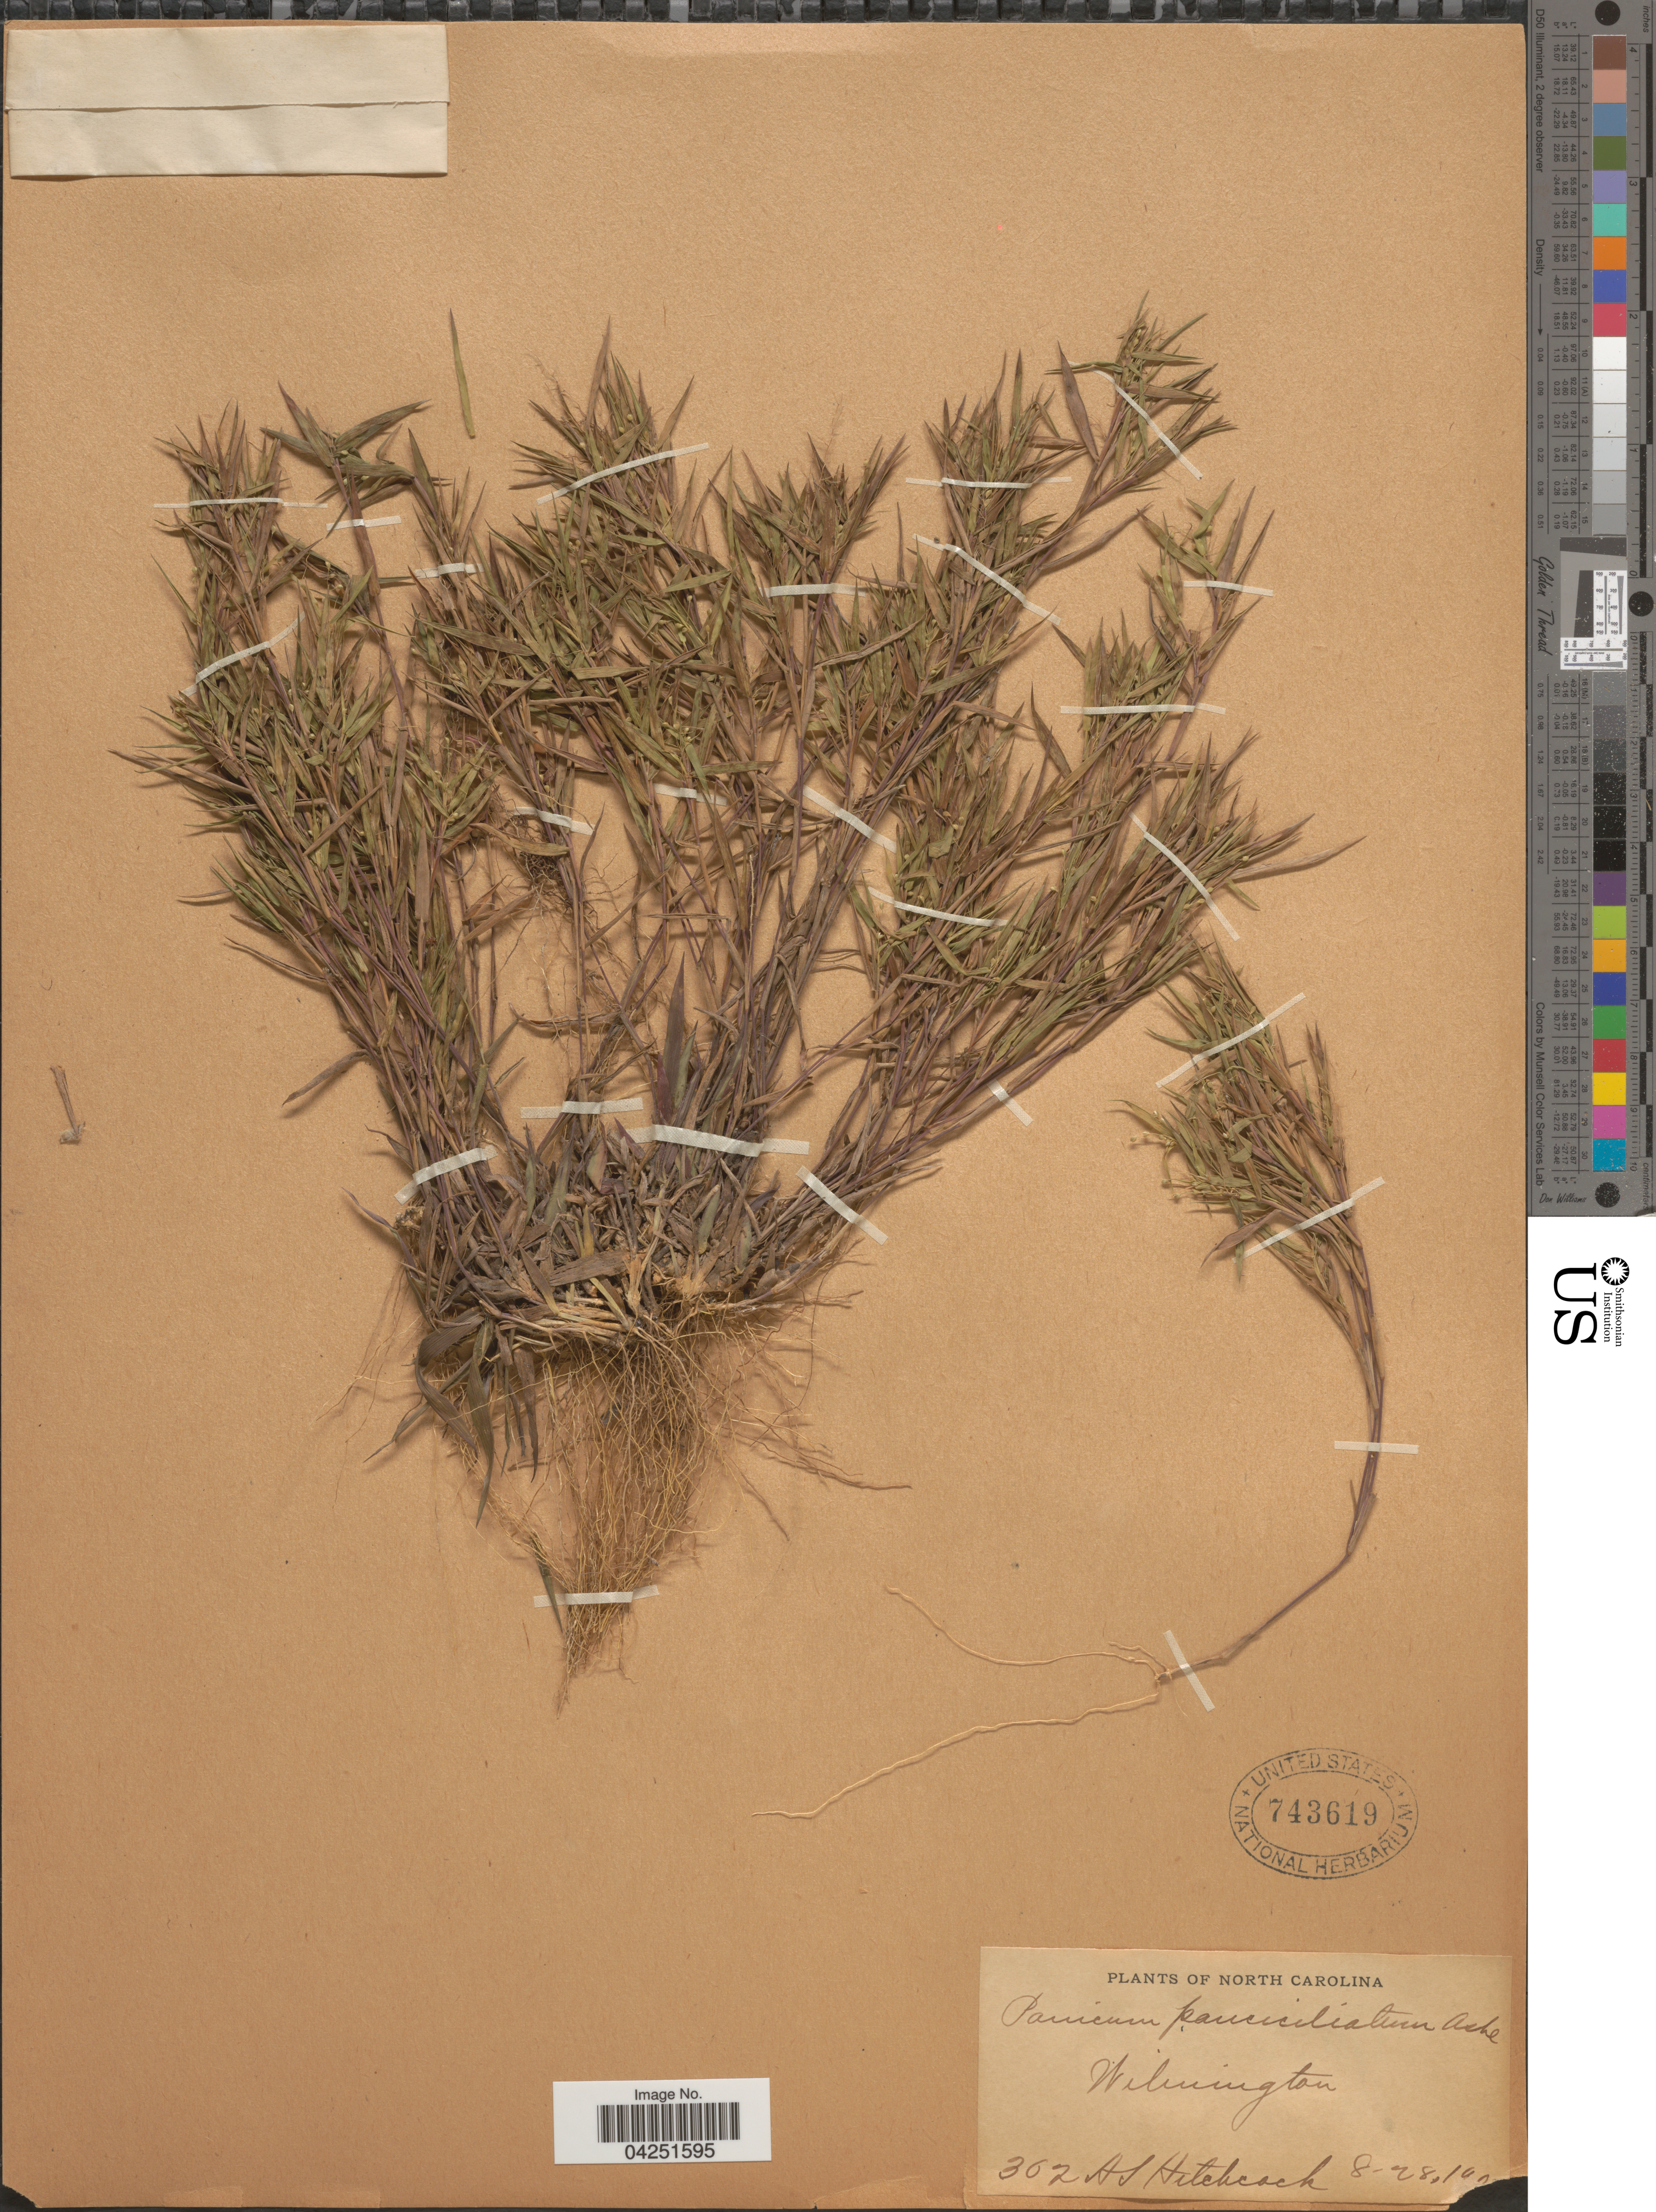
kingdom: Plantae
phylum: Tracheophyta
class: Liliopsida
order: Poales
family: Poaceae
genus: Dichanthelium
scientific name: Dichanthelium acuminatum var. acuminatum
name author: (Sw.) Gould & C.A. Clark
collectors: A. S. Hitchcock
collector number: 362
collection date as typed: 8-28,19!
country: United States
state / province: North Carolina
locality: Wilmington.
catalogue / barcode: US 743619